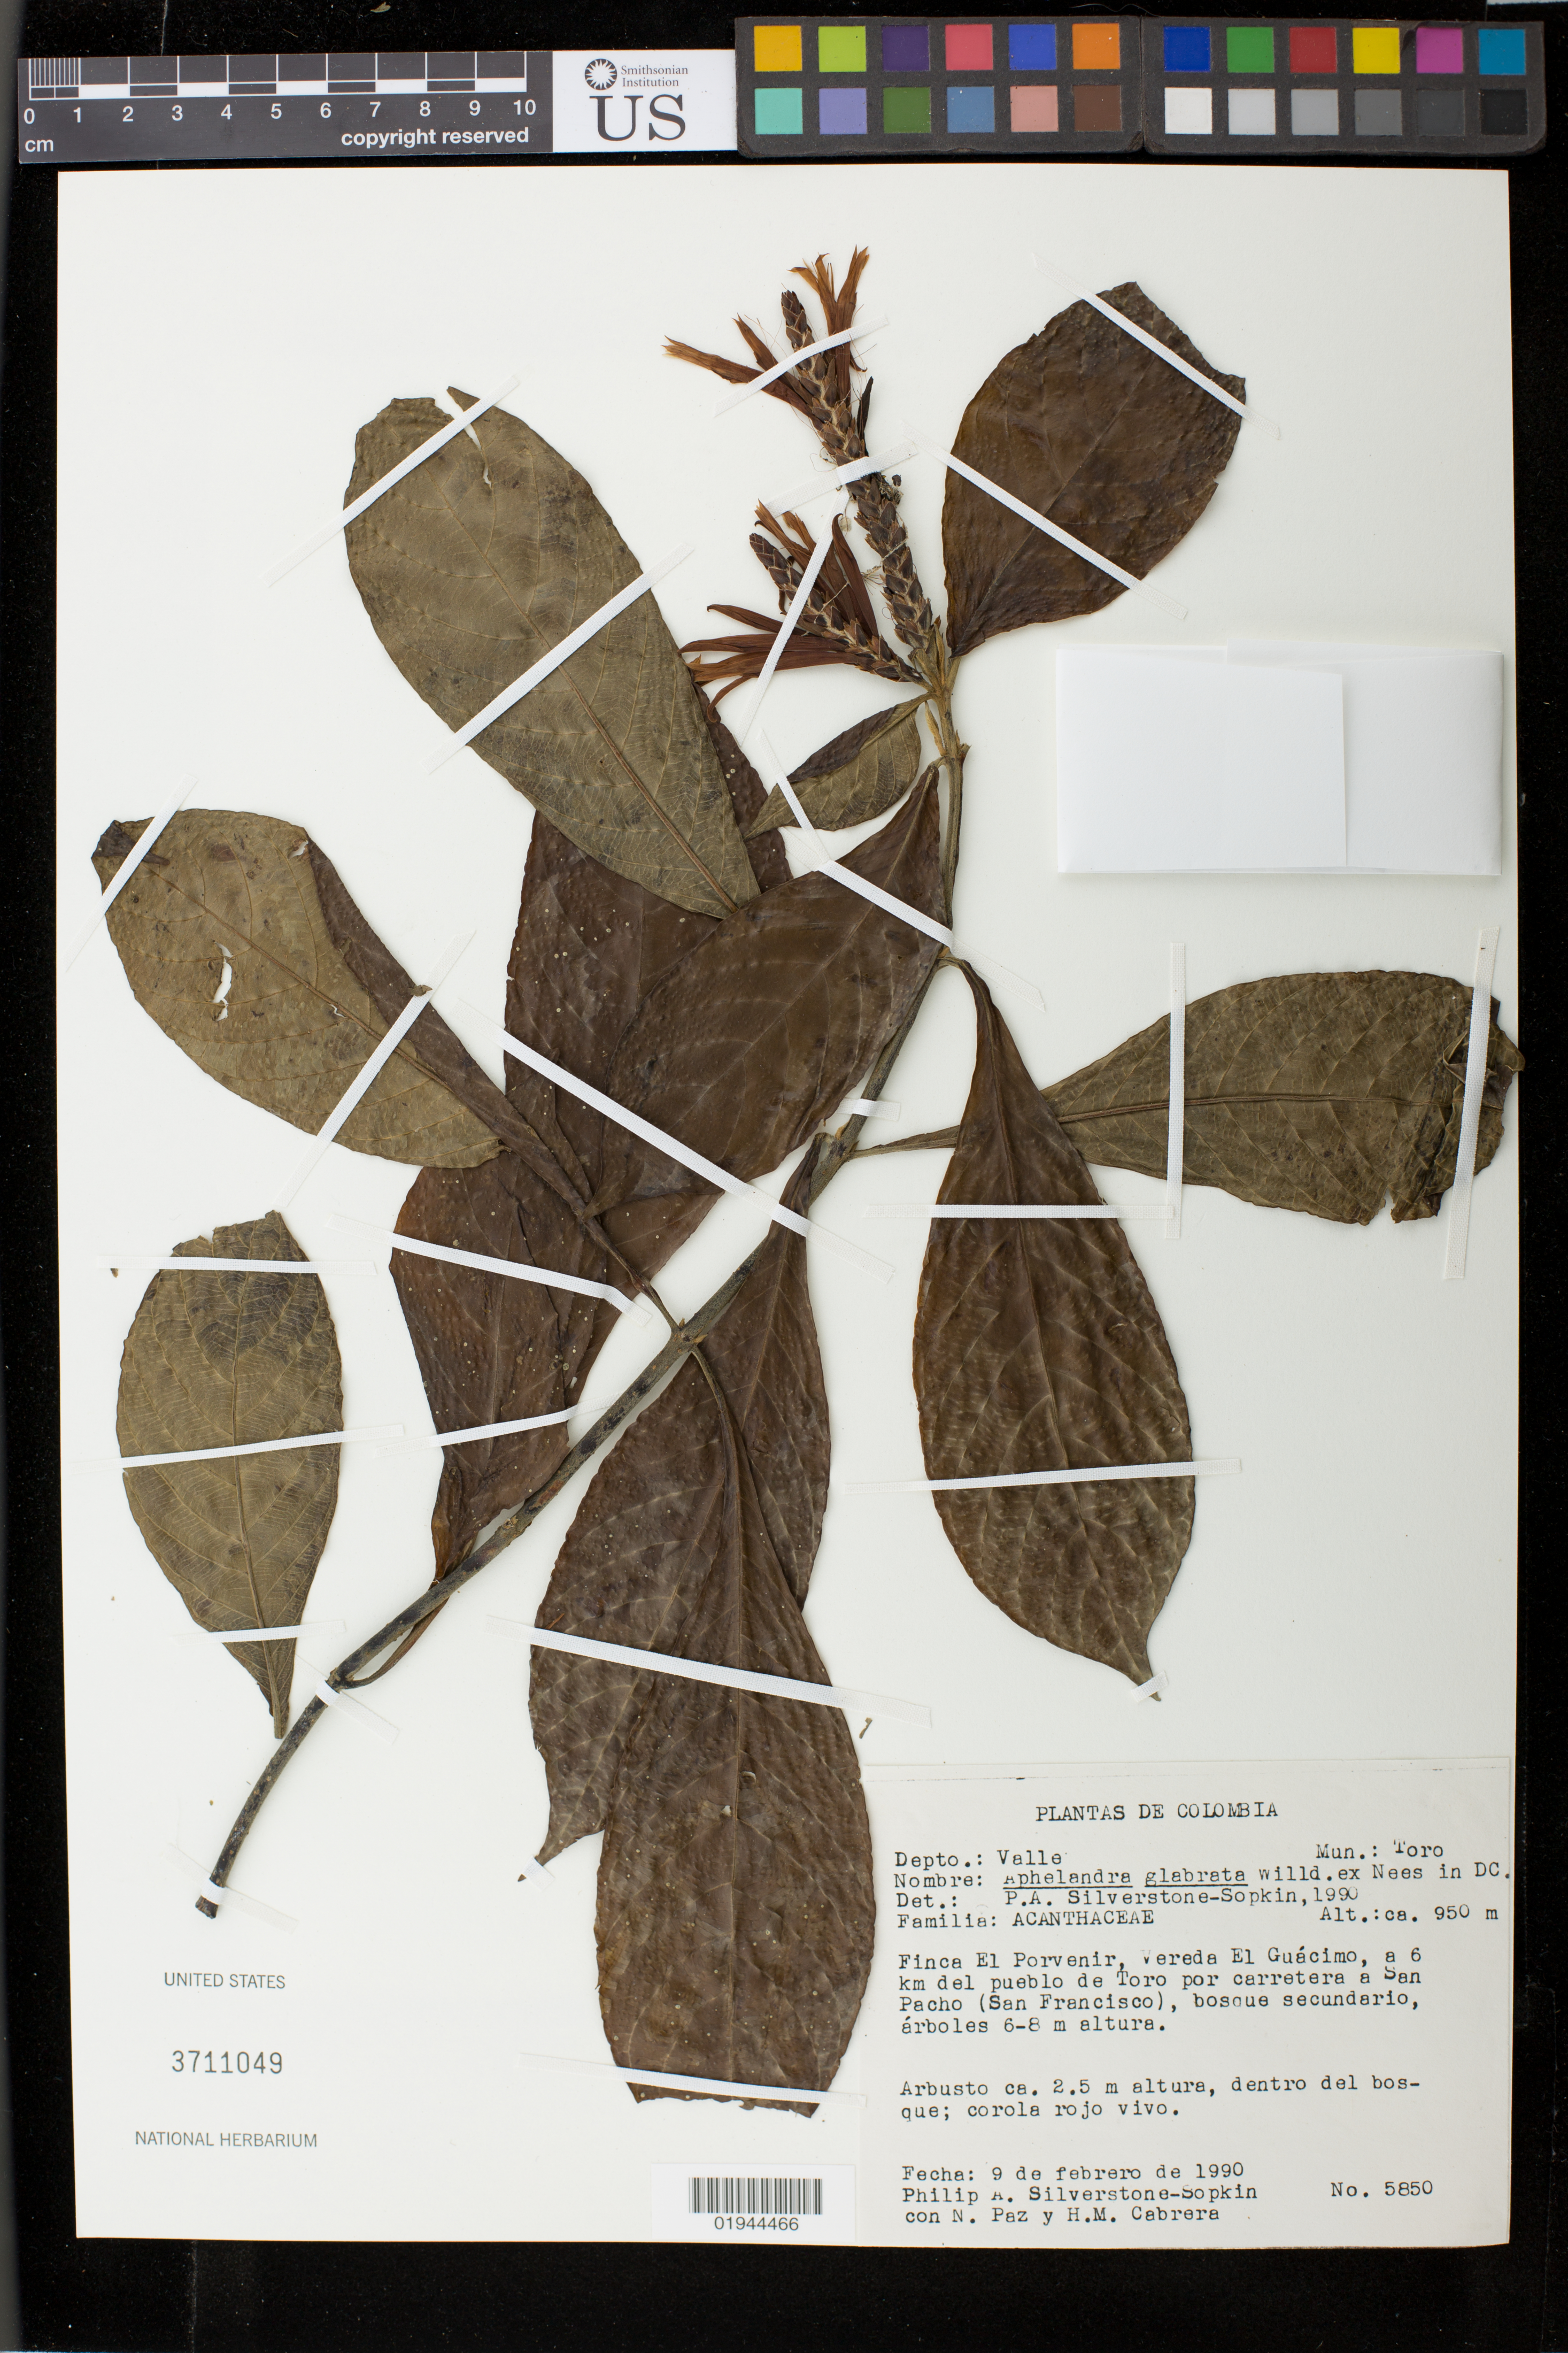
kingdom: Plantae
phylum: Tracheophyta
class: Magnoliopsida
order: Lamiales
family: Acanthaceae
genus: Aphelandra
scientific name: Aphelandra glabrata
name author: Willd. ex Nees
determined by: Silverstone-Sopkin, P. A.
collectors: P. A. Silverstone-Sopkin, N. Paz & H. Cabrera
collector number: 5850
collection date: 1990-02-09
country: Colombia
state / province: Valle del Cauca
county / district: Toro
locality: Finca El Porvenir, Vereda El Guacimo, a 6 km del pueblo de Toro por carretera a San Pacho (San Francisco), arboles 6-8 m altura.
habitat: Bosque secundario.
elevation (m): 950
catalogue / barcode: US 3711049